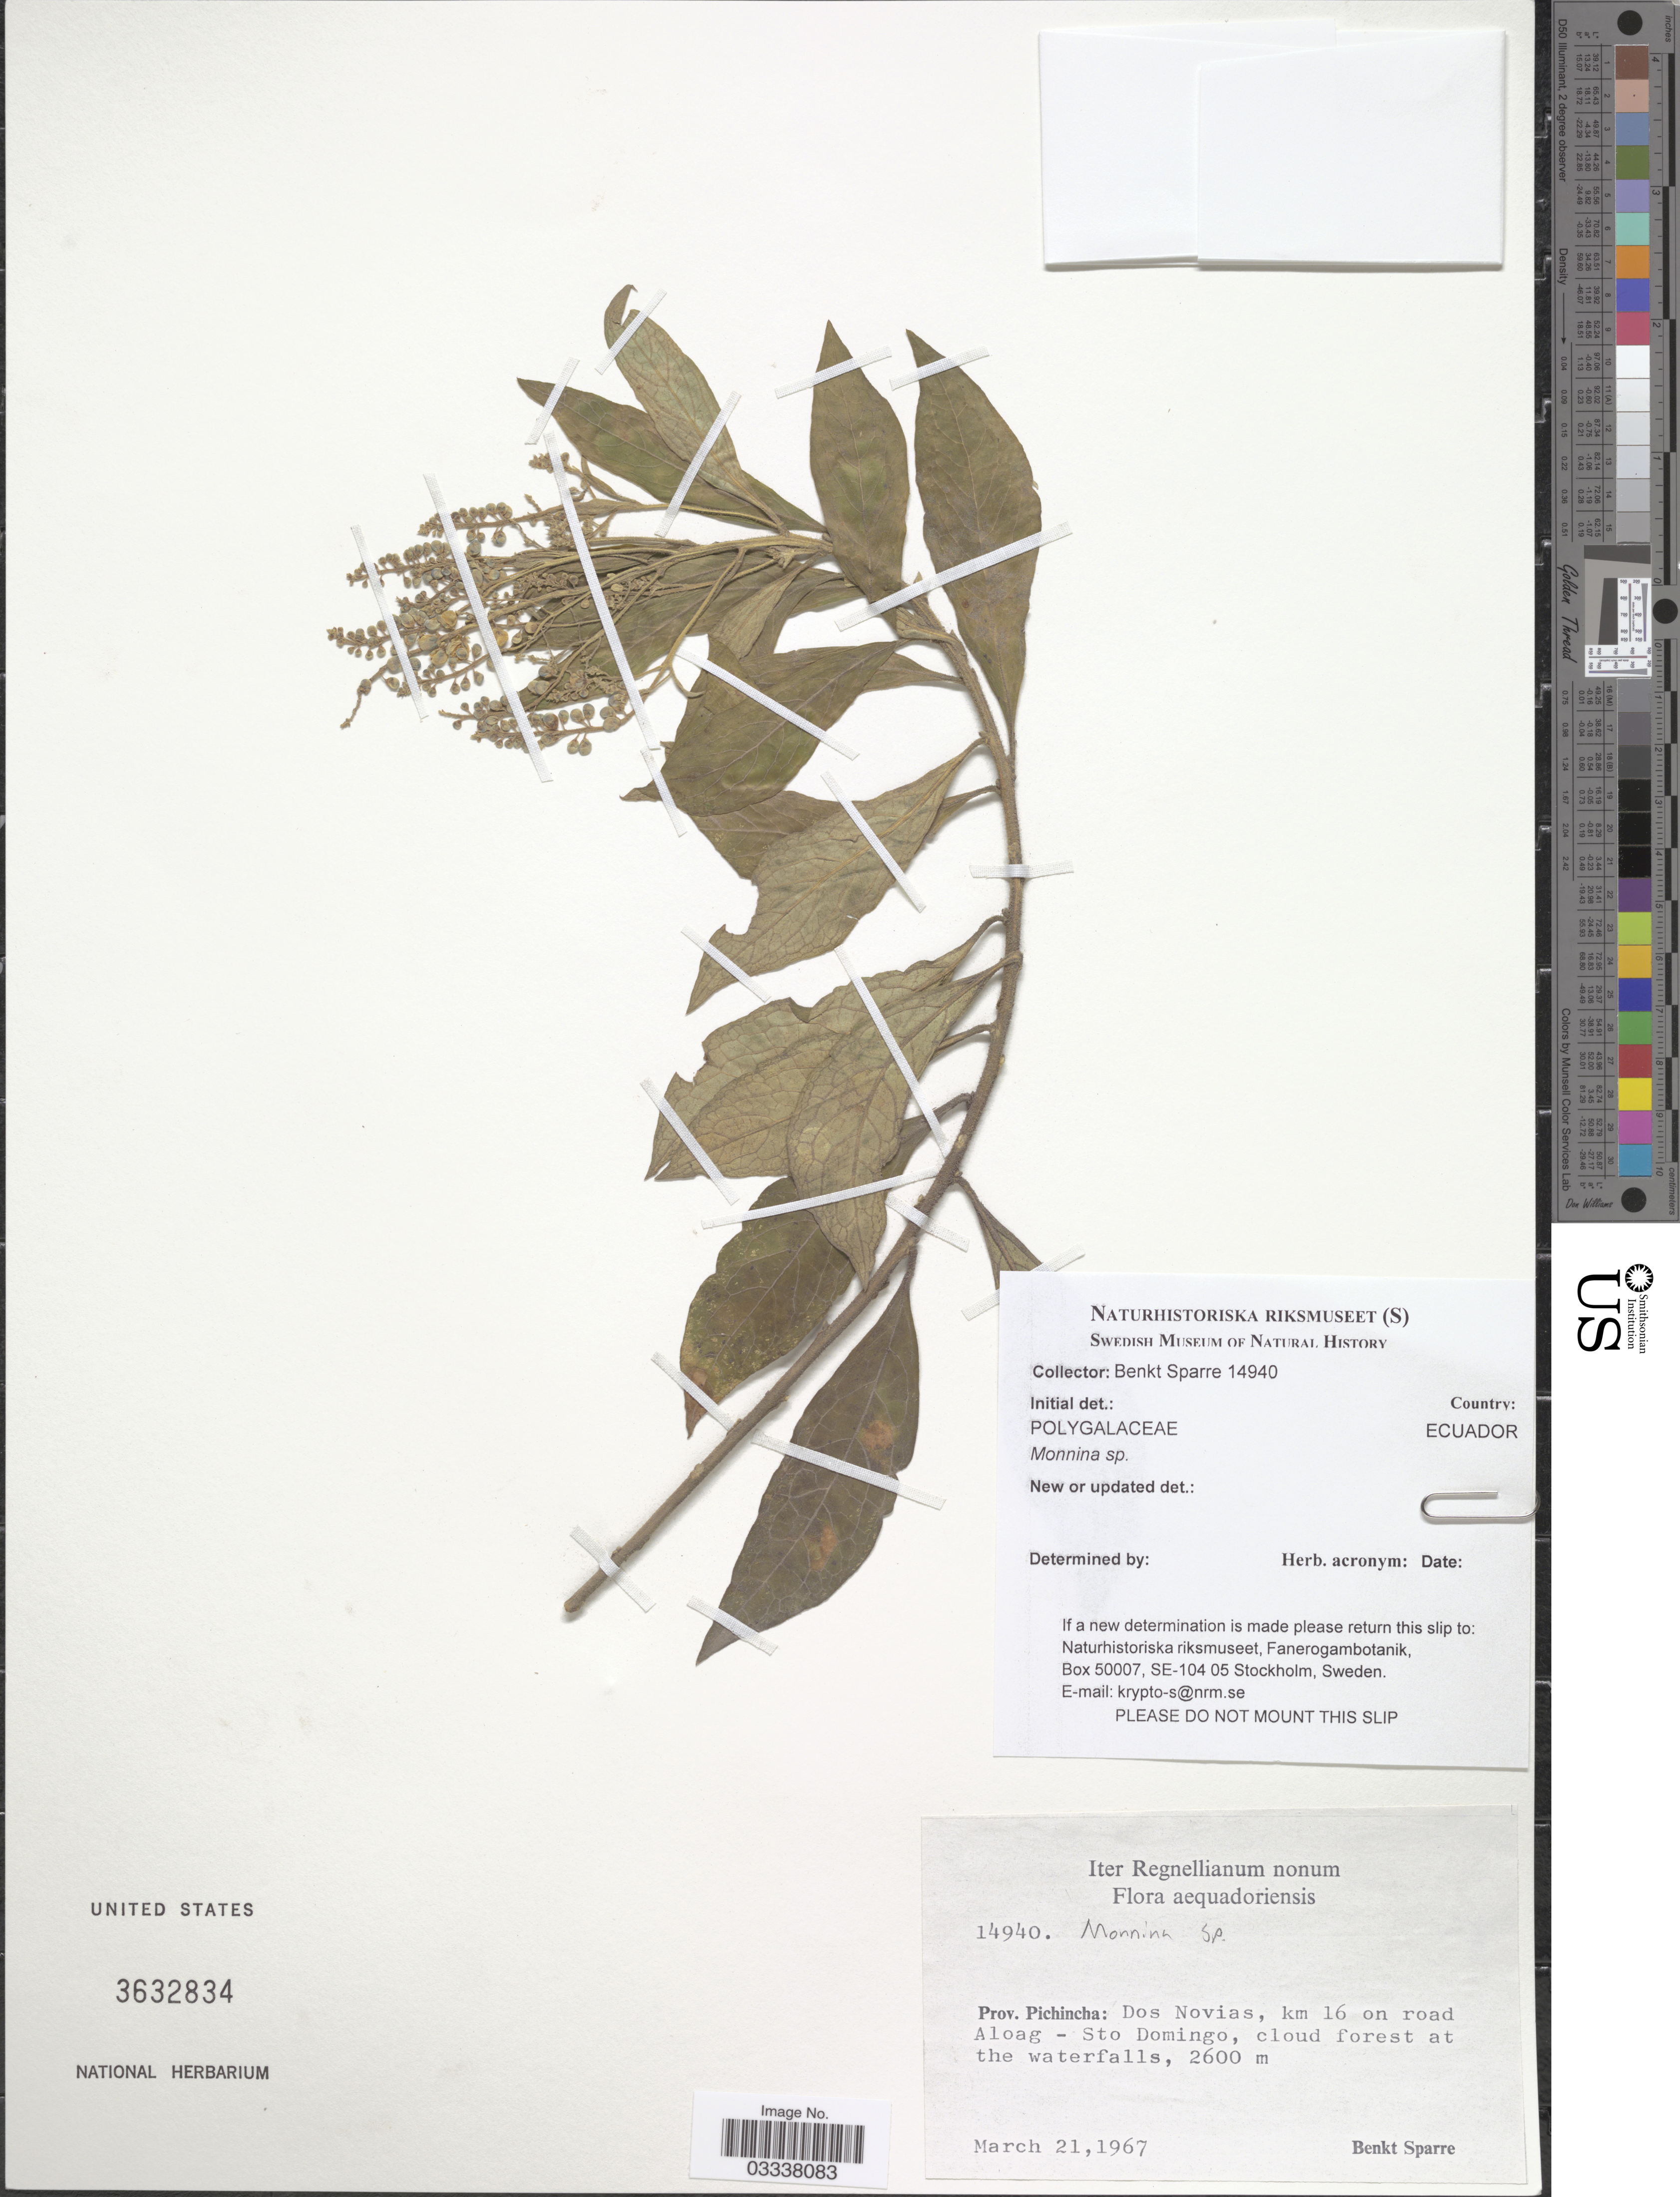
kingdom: Plantae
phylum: Tracheophyta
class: Magnoliopsida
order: Fabales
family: Polygalaceae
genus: Monnina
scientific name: Monnina sp.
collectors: B. Sparre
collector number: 14940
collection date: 1967-03-21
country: Ecuador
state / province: Pichincha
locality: Dos Novias, km 16 on road Aloag - Sto Domingo, cloud forest at the waterfalls.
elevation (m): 2600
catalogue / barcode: US 3632834